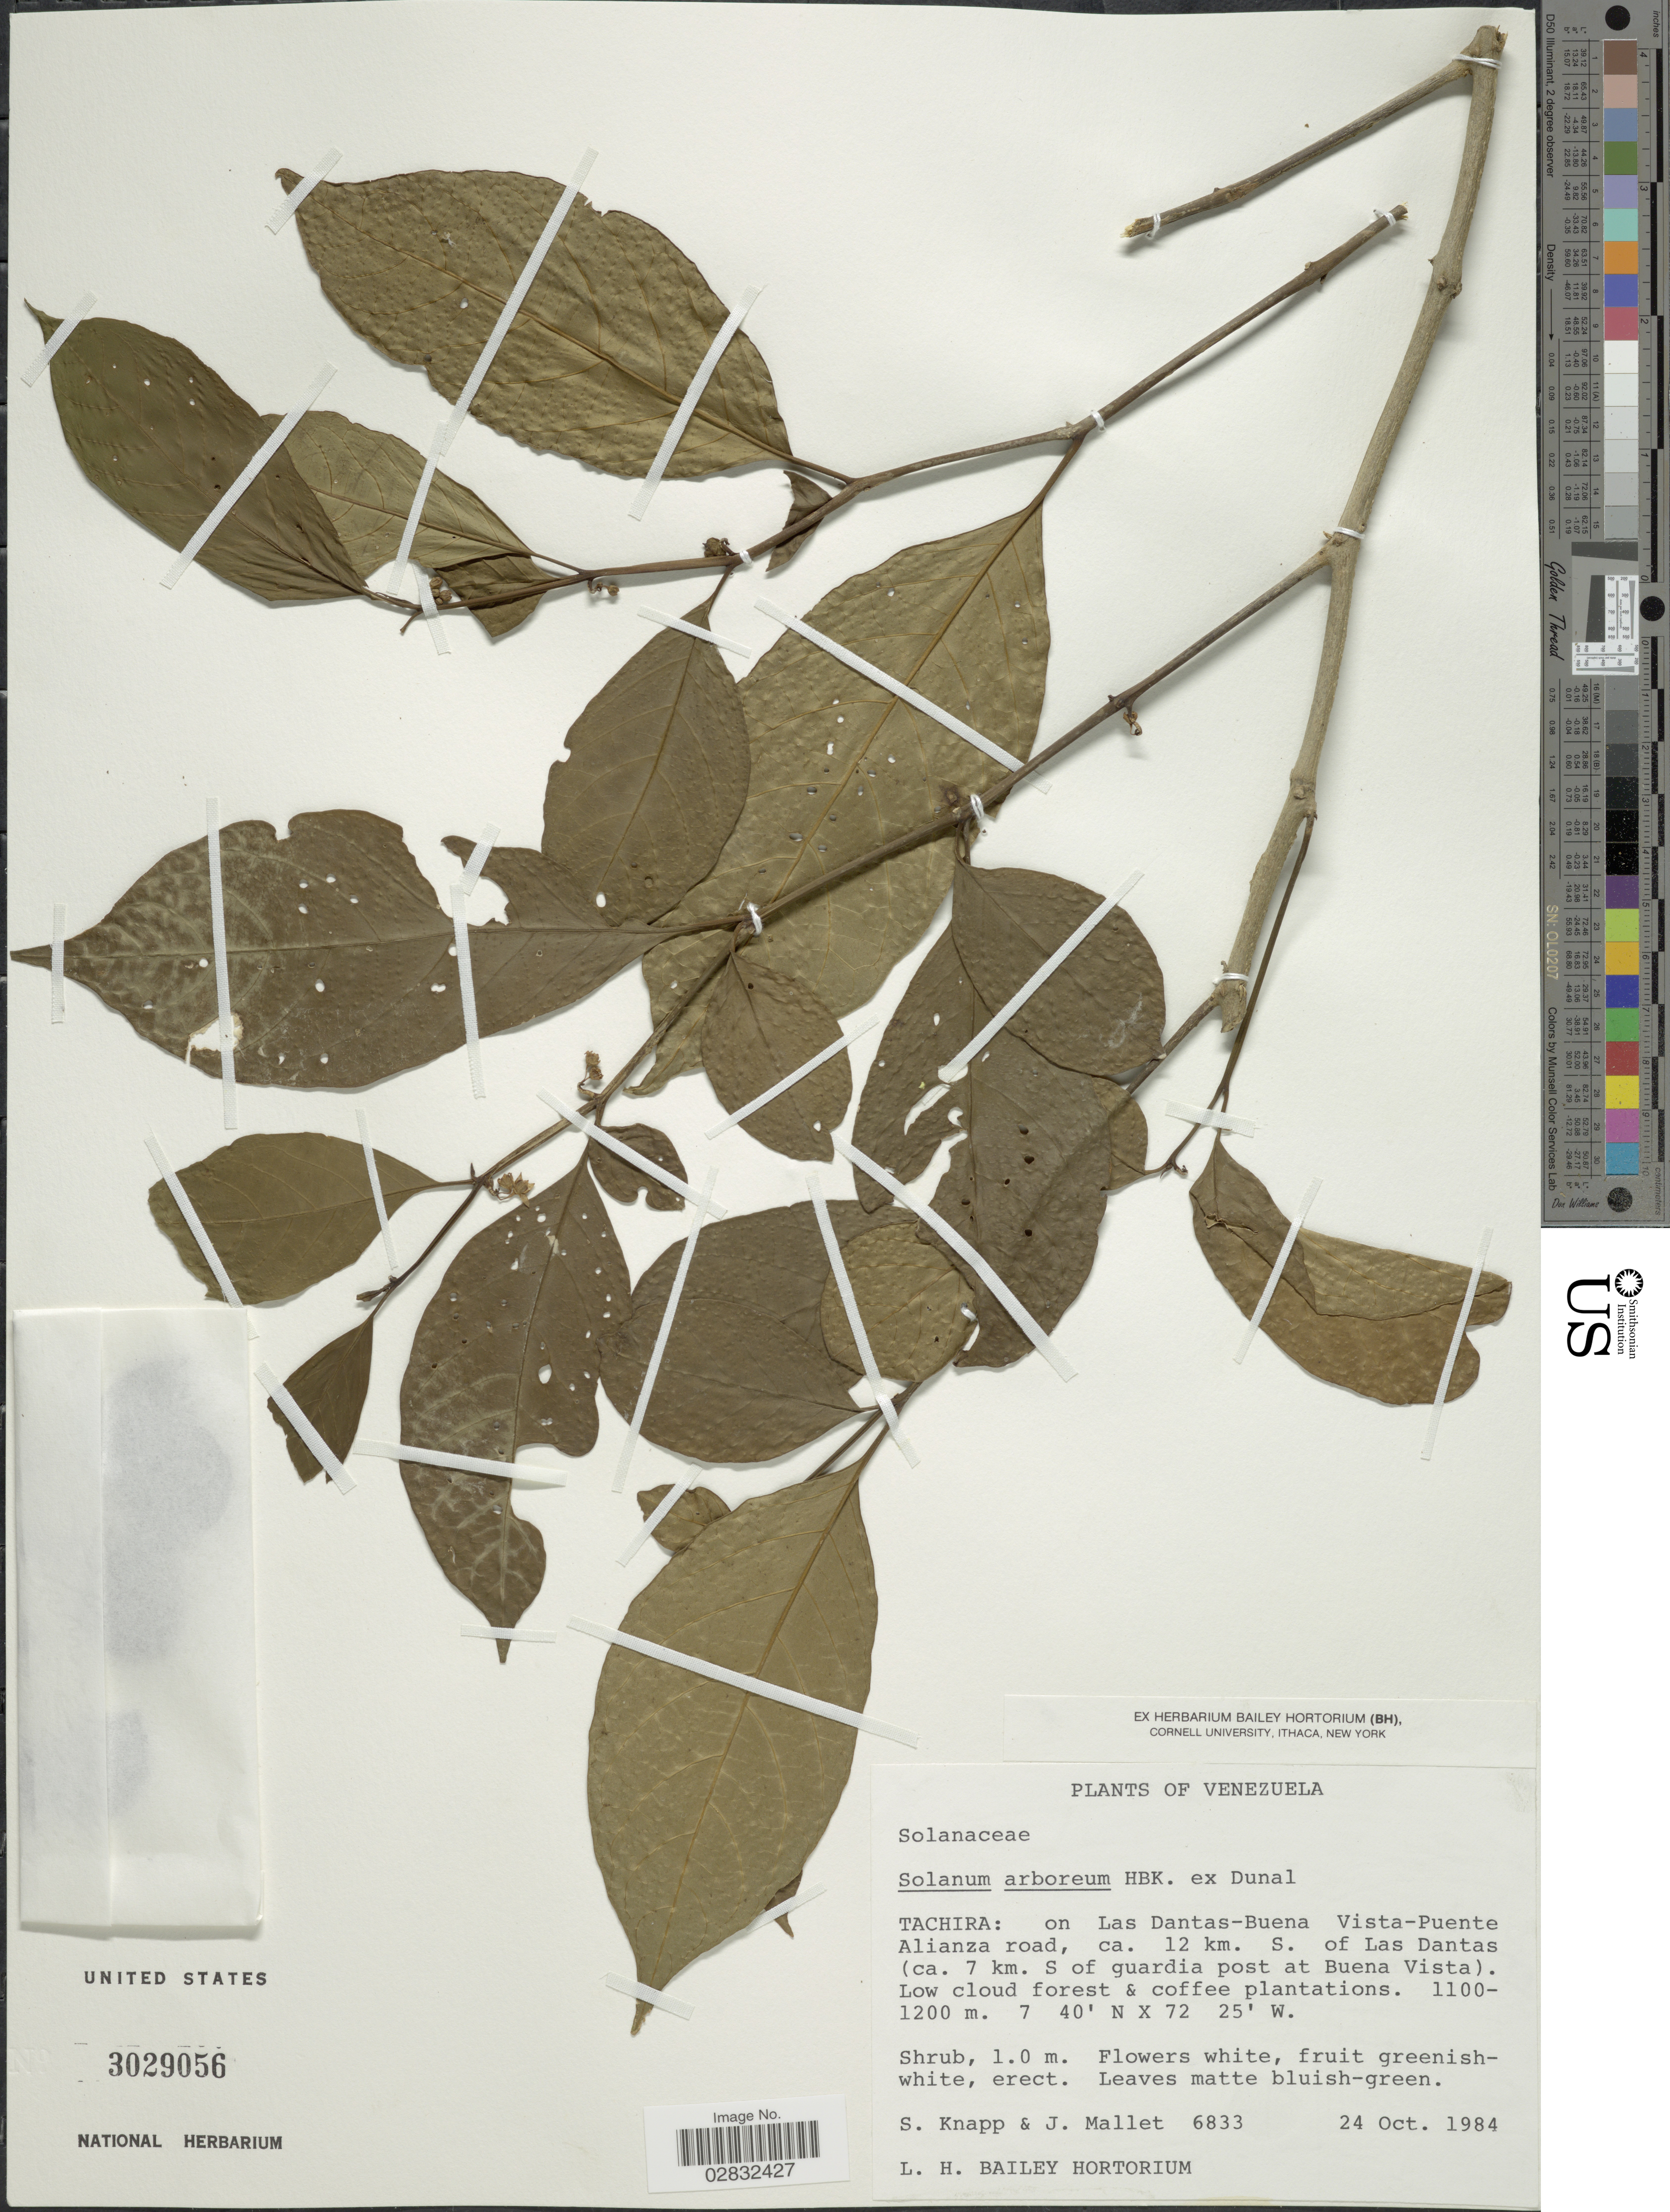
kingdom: Plantae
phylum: Tracheophyta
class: Magnoliopsida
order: Solanales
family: Solanaceae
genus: Solanum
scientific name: Solanum arboreum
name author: Dunal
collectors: S. Knapp & J. Mallet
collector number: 6833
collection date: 1984-10-24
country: Venezuela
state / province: Tachira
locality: Tachira: on Las Dantas-Buena Vista-Puente Alianza road, ca. 12 km. S. of Las Dantas (ca. 7 km. S of guardia post at Buena Vista).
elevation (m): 1100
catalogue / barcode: US 3029056